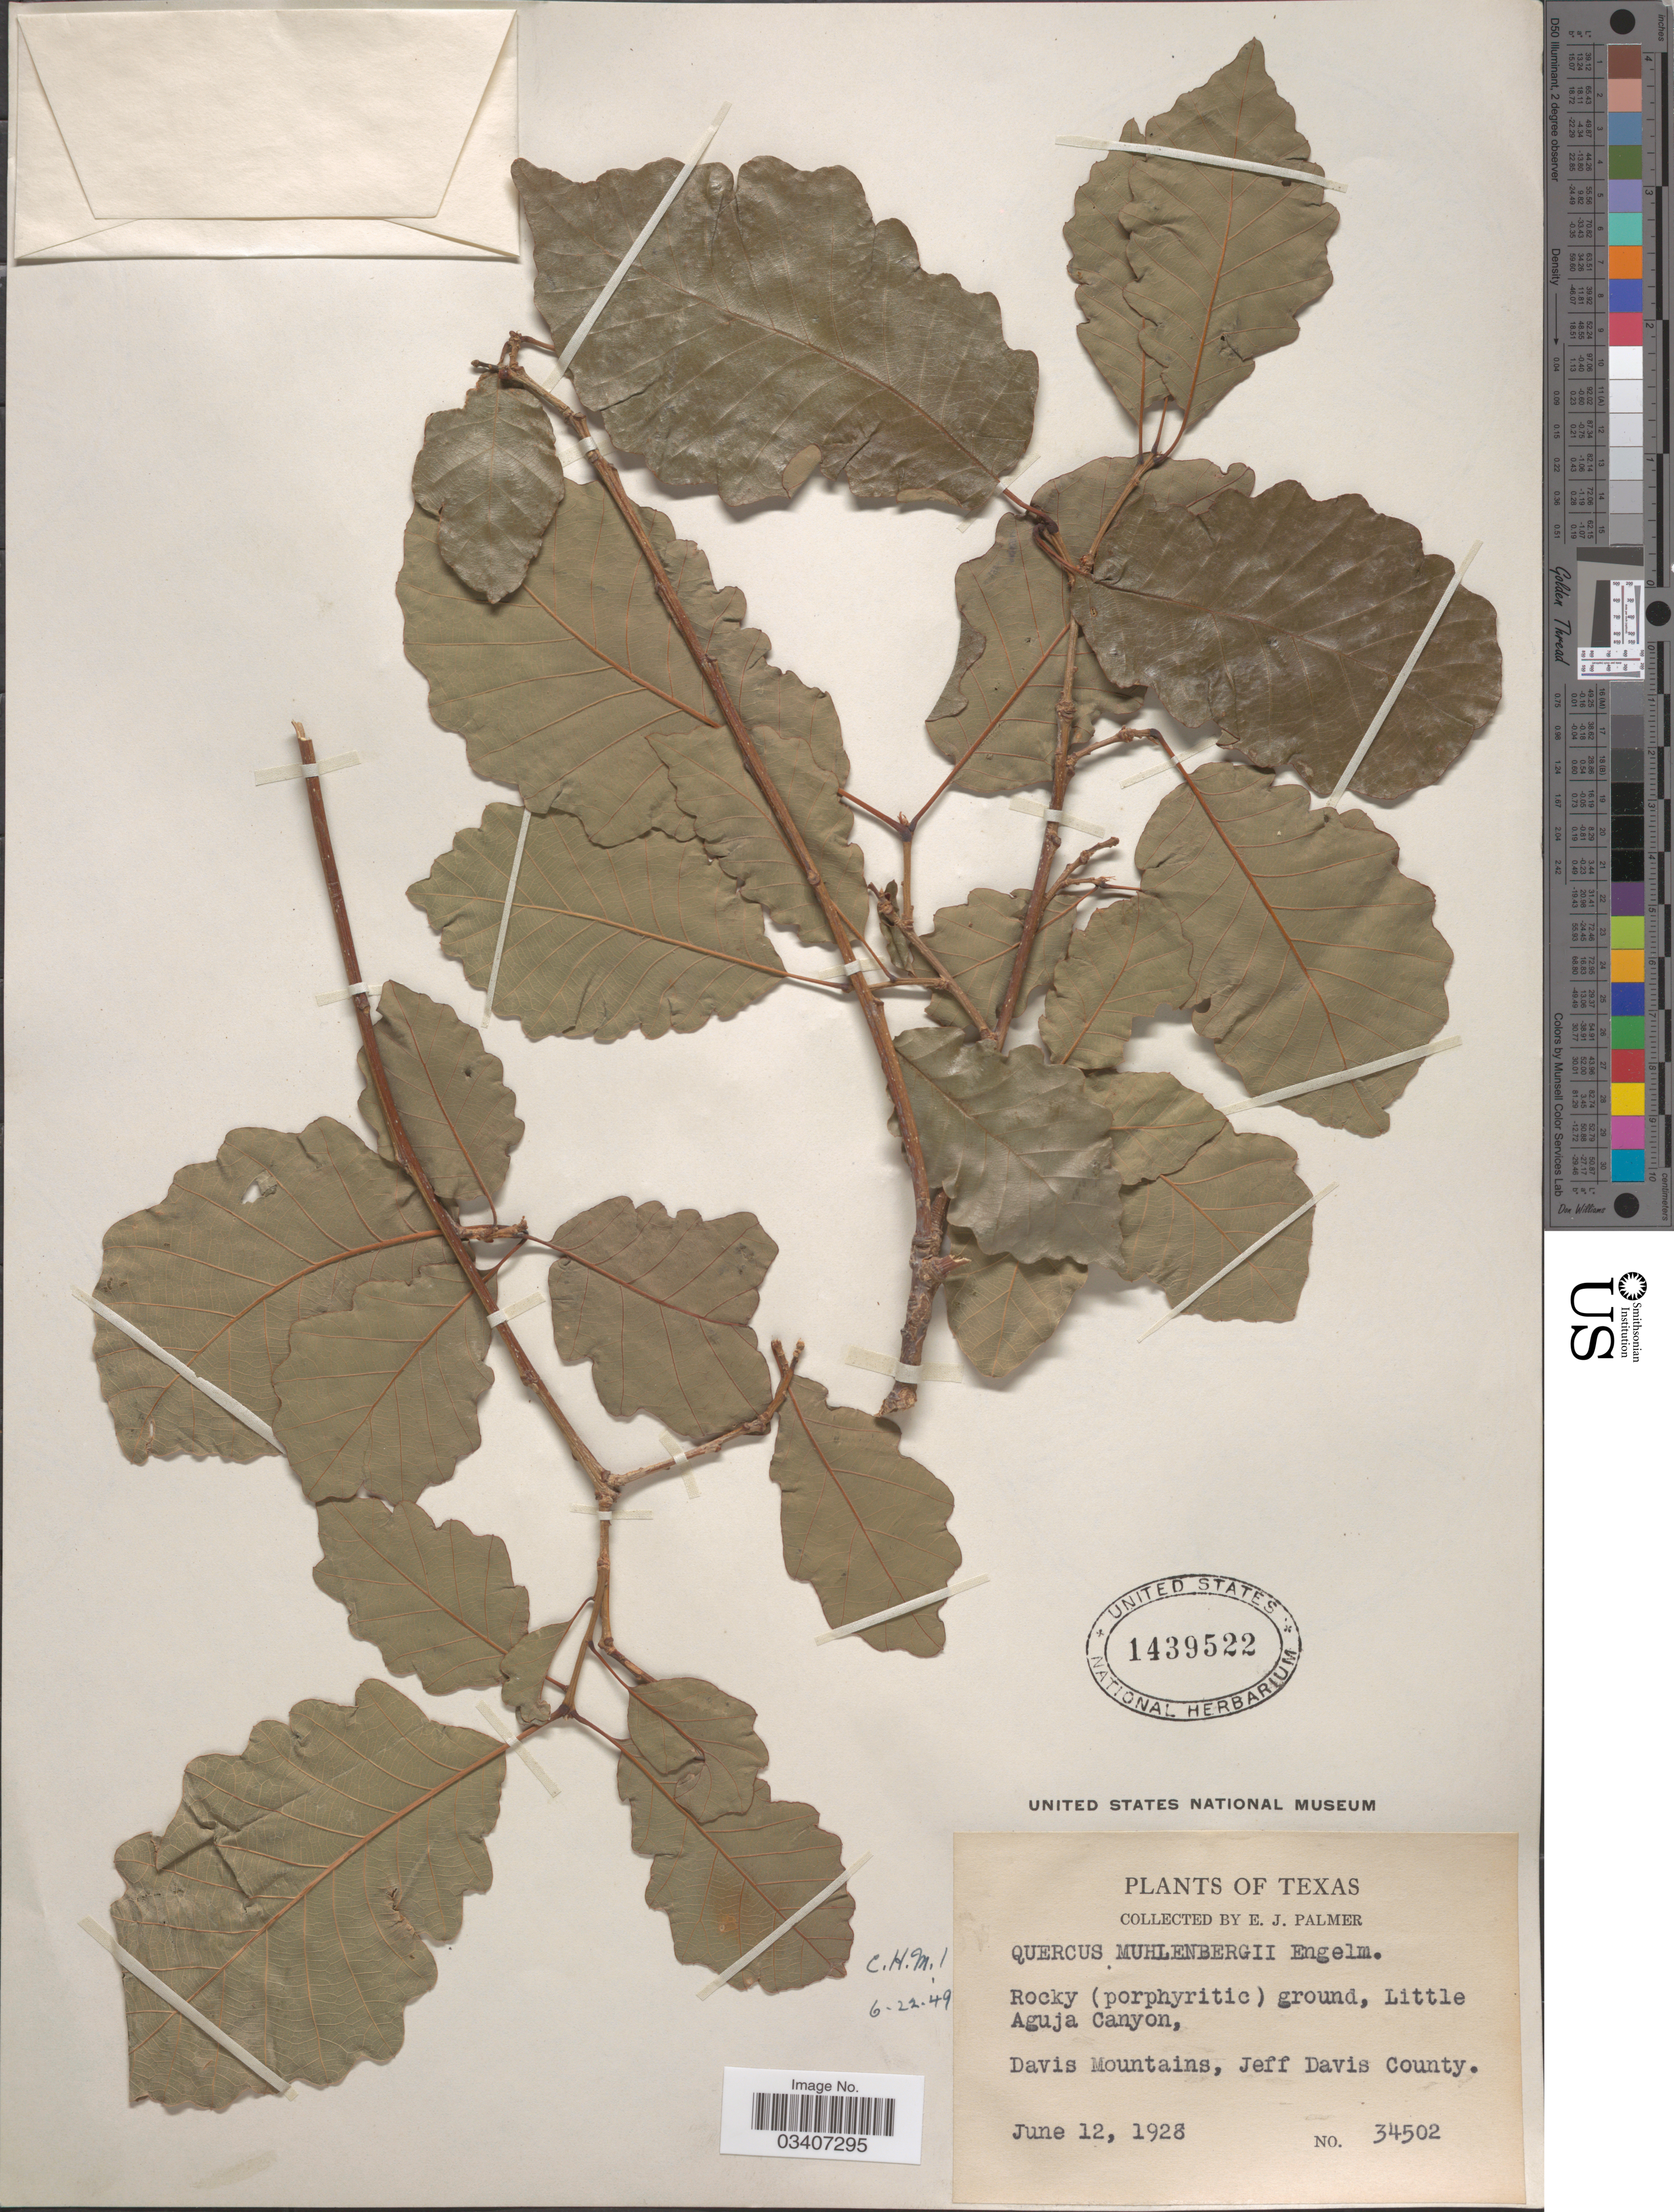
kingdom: Plantae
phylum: Tracheophyta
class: Magnoliopsida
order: Fagales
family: Fagaceae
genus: Quercus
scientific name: Quercus muehlenbergii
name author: Engelm.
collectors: E. J. Palmer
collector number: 34502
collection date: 1928-06-12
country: United States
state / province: Texas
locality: Little Aguja Canyon, Davis Mountains, Jeff Davis County.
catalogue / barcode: US 1439522